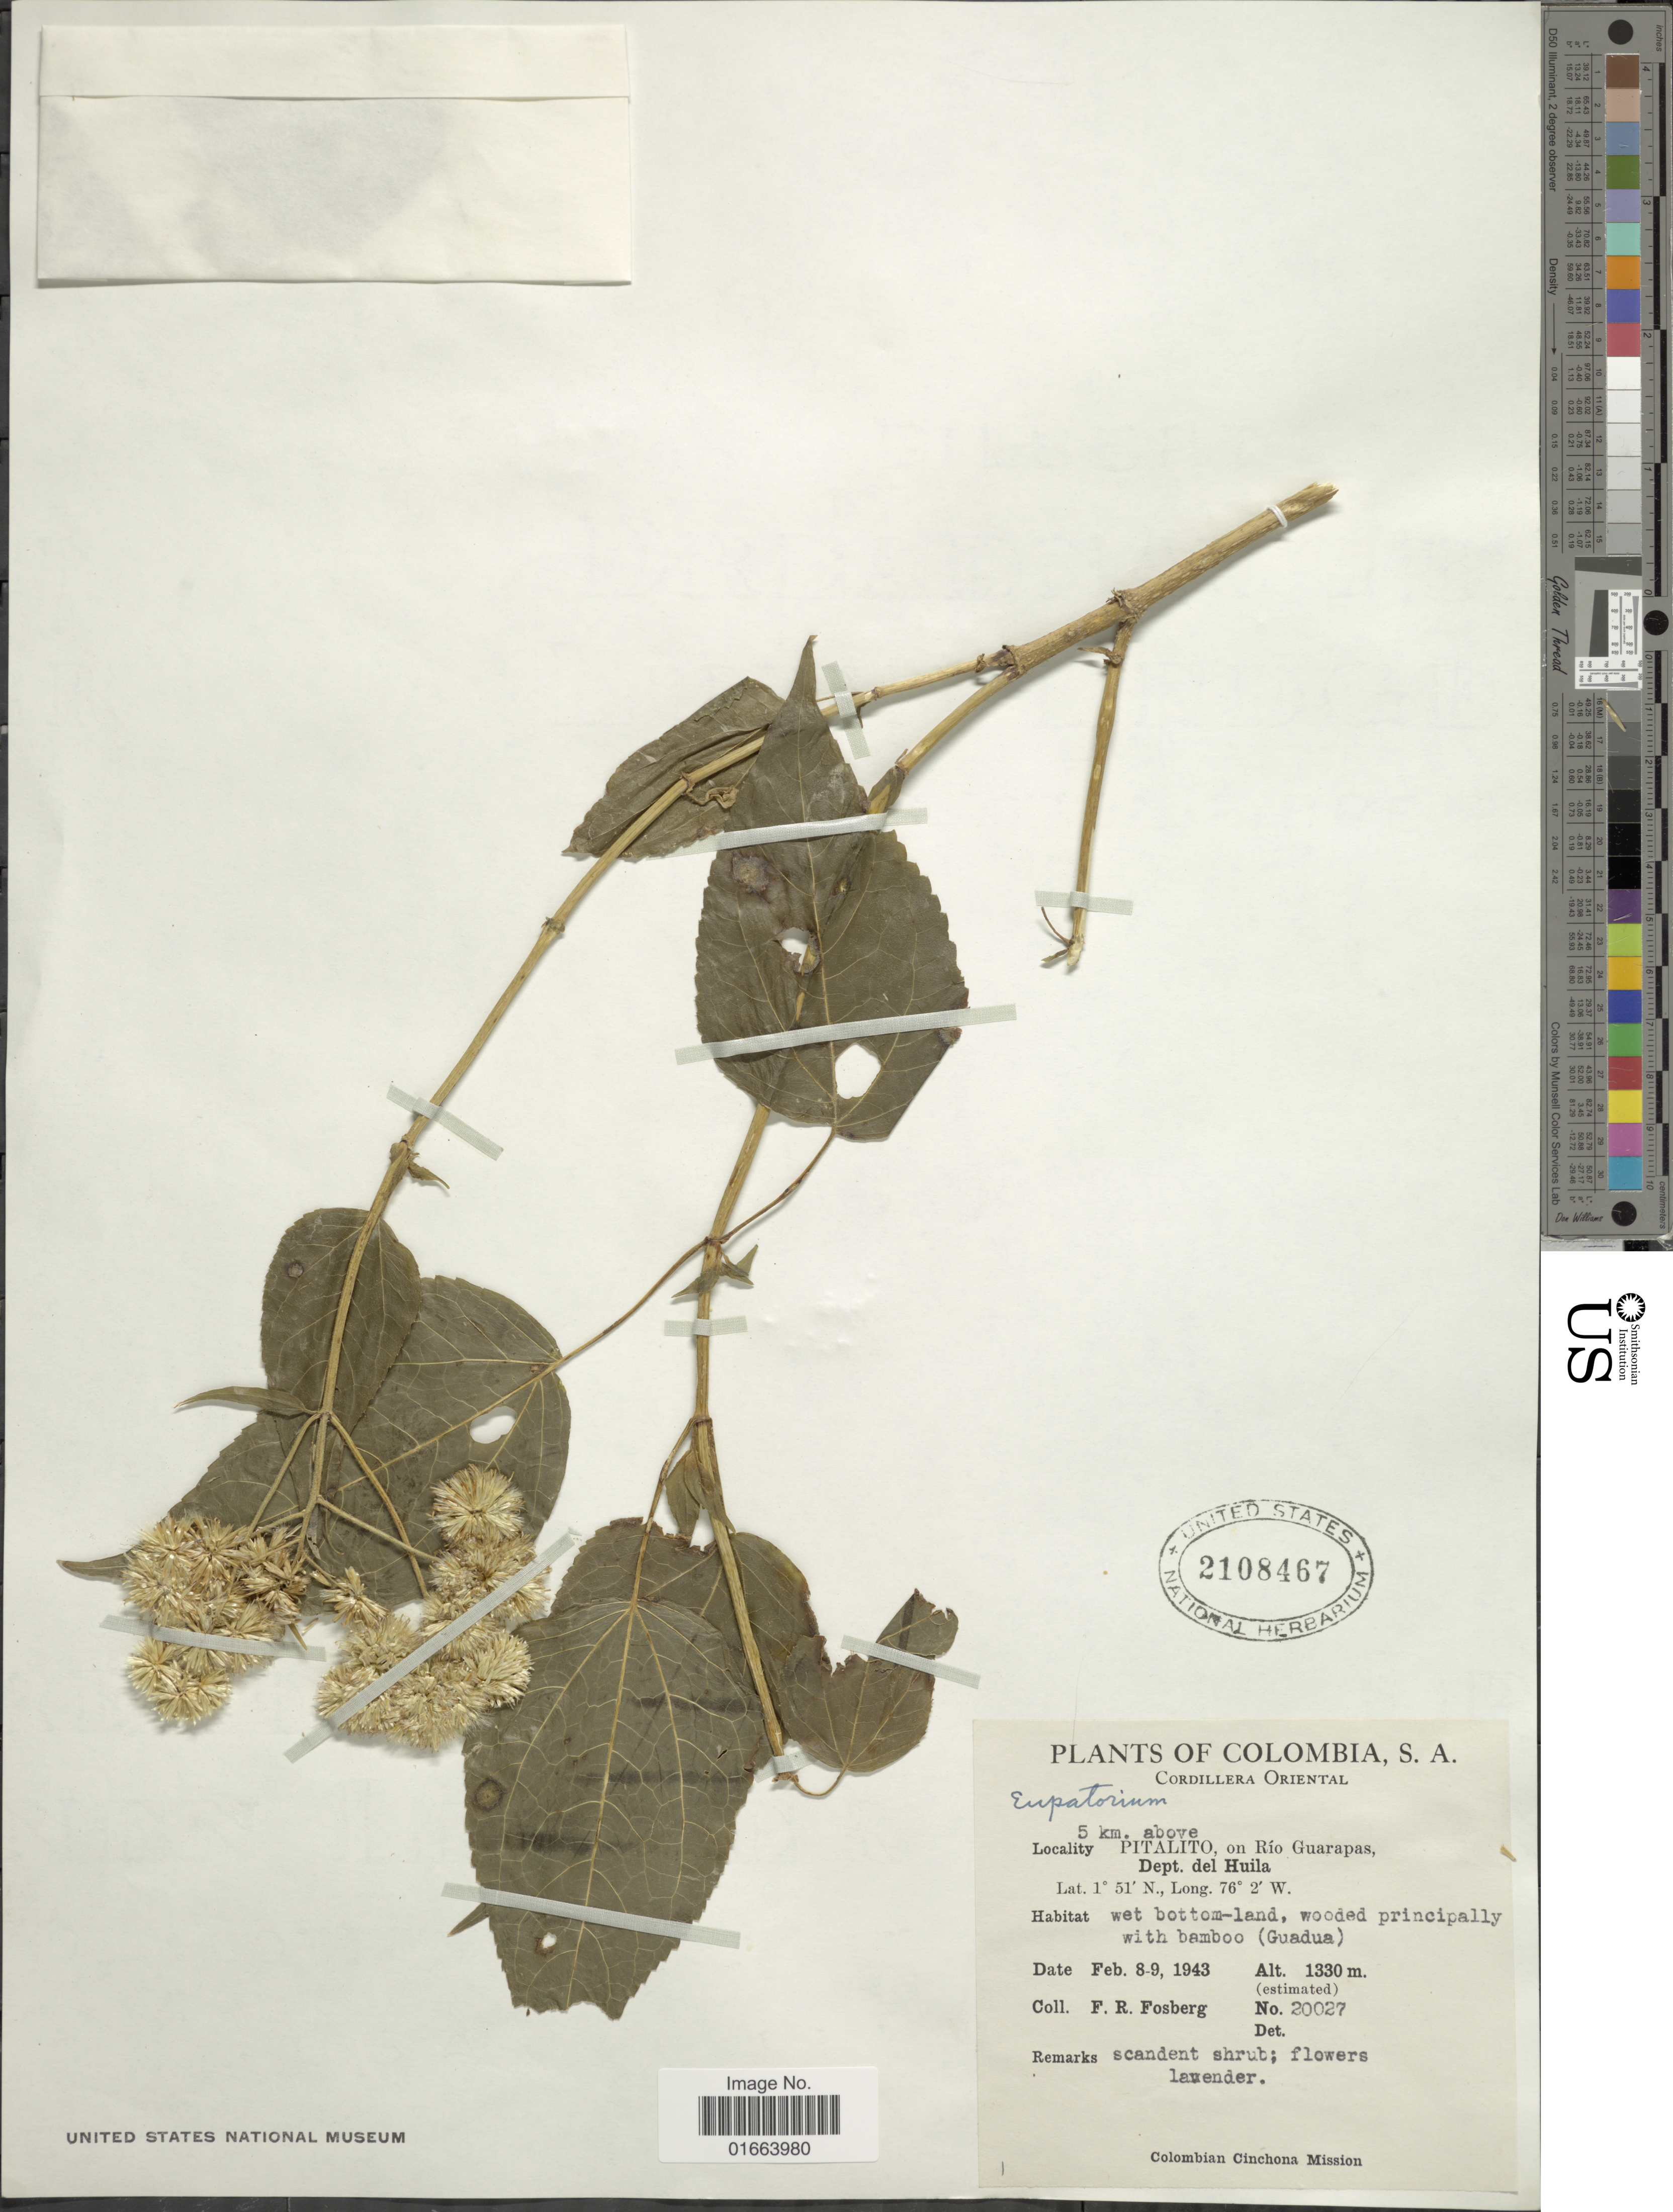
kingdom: Plantae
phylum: Tracheophyta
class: Magnoliopsida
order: Asterales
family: Asteraceae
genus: Critoniella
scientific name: Critoniella acuminata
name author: (Kunth) R.M. King & H. Rob.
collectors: F. R. Fosberg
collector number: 20027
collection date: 1943-02-08/1943-02-09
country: Colombia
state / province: Huila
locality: Cordillera Oriental. 5 km. above Pitalito, on Río Guarapas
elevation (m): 1330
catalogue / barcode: US 2108467